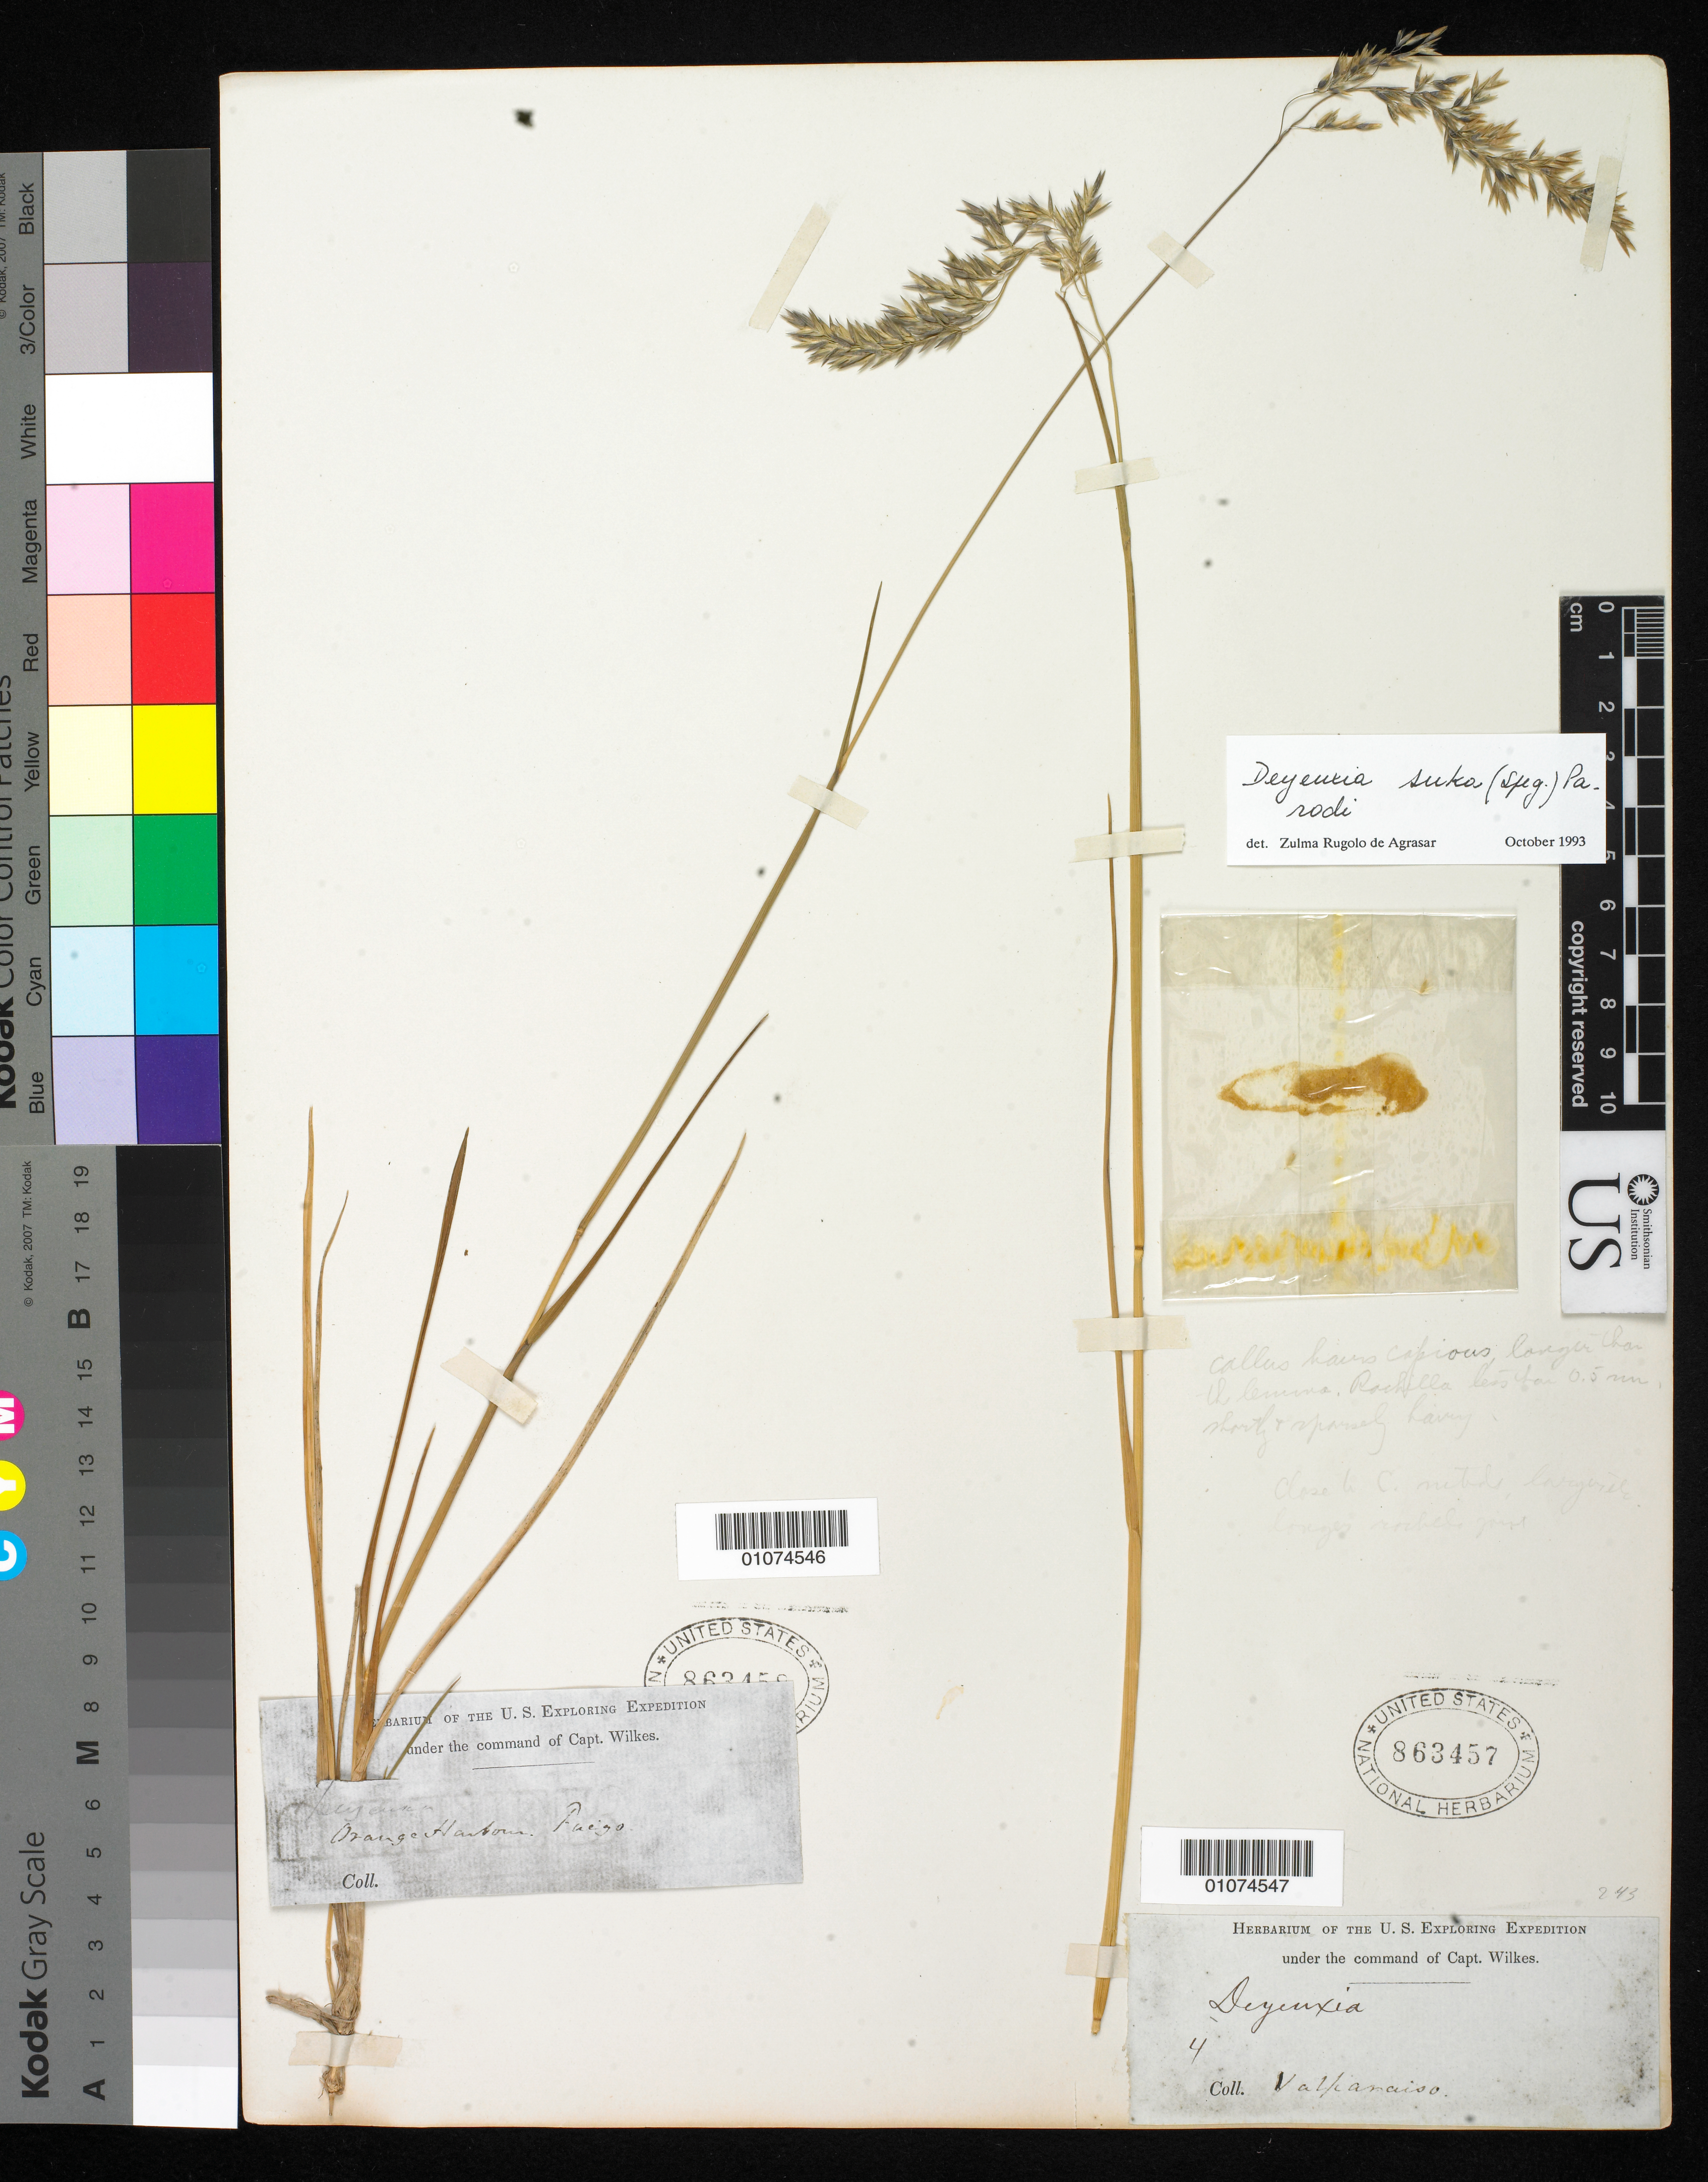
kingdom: Plantae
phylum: Tracheophyta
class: Liliopsida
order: Poales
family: Poaceae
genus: Cinnagrostis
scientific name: Cinnagrostis suka ined.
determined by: Poaceae Reorganization Project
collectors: Wilkes Explor. Exped.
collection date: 1838/1842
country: Chile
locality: Valparaiso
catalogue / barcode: US 863457